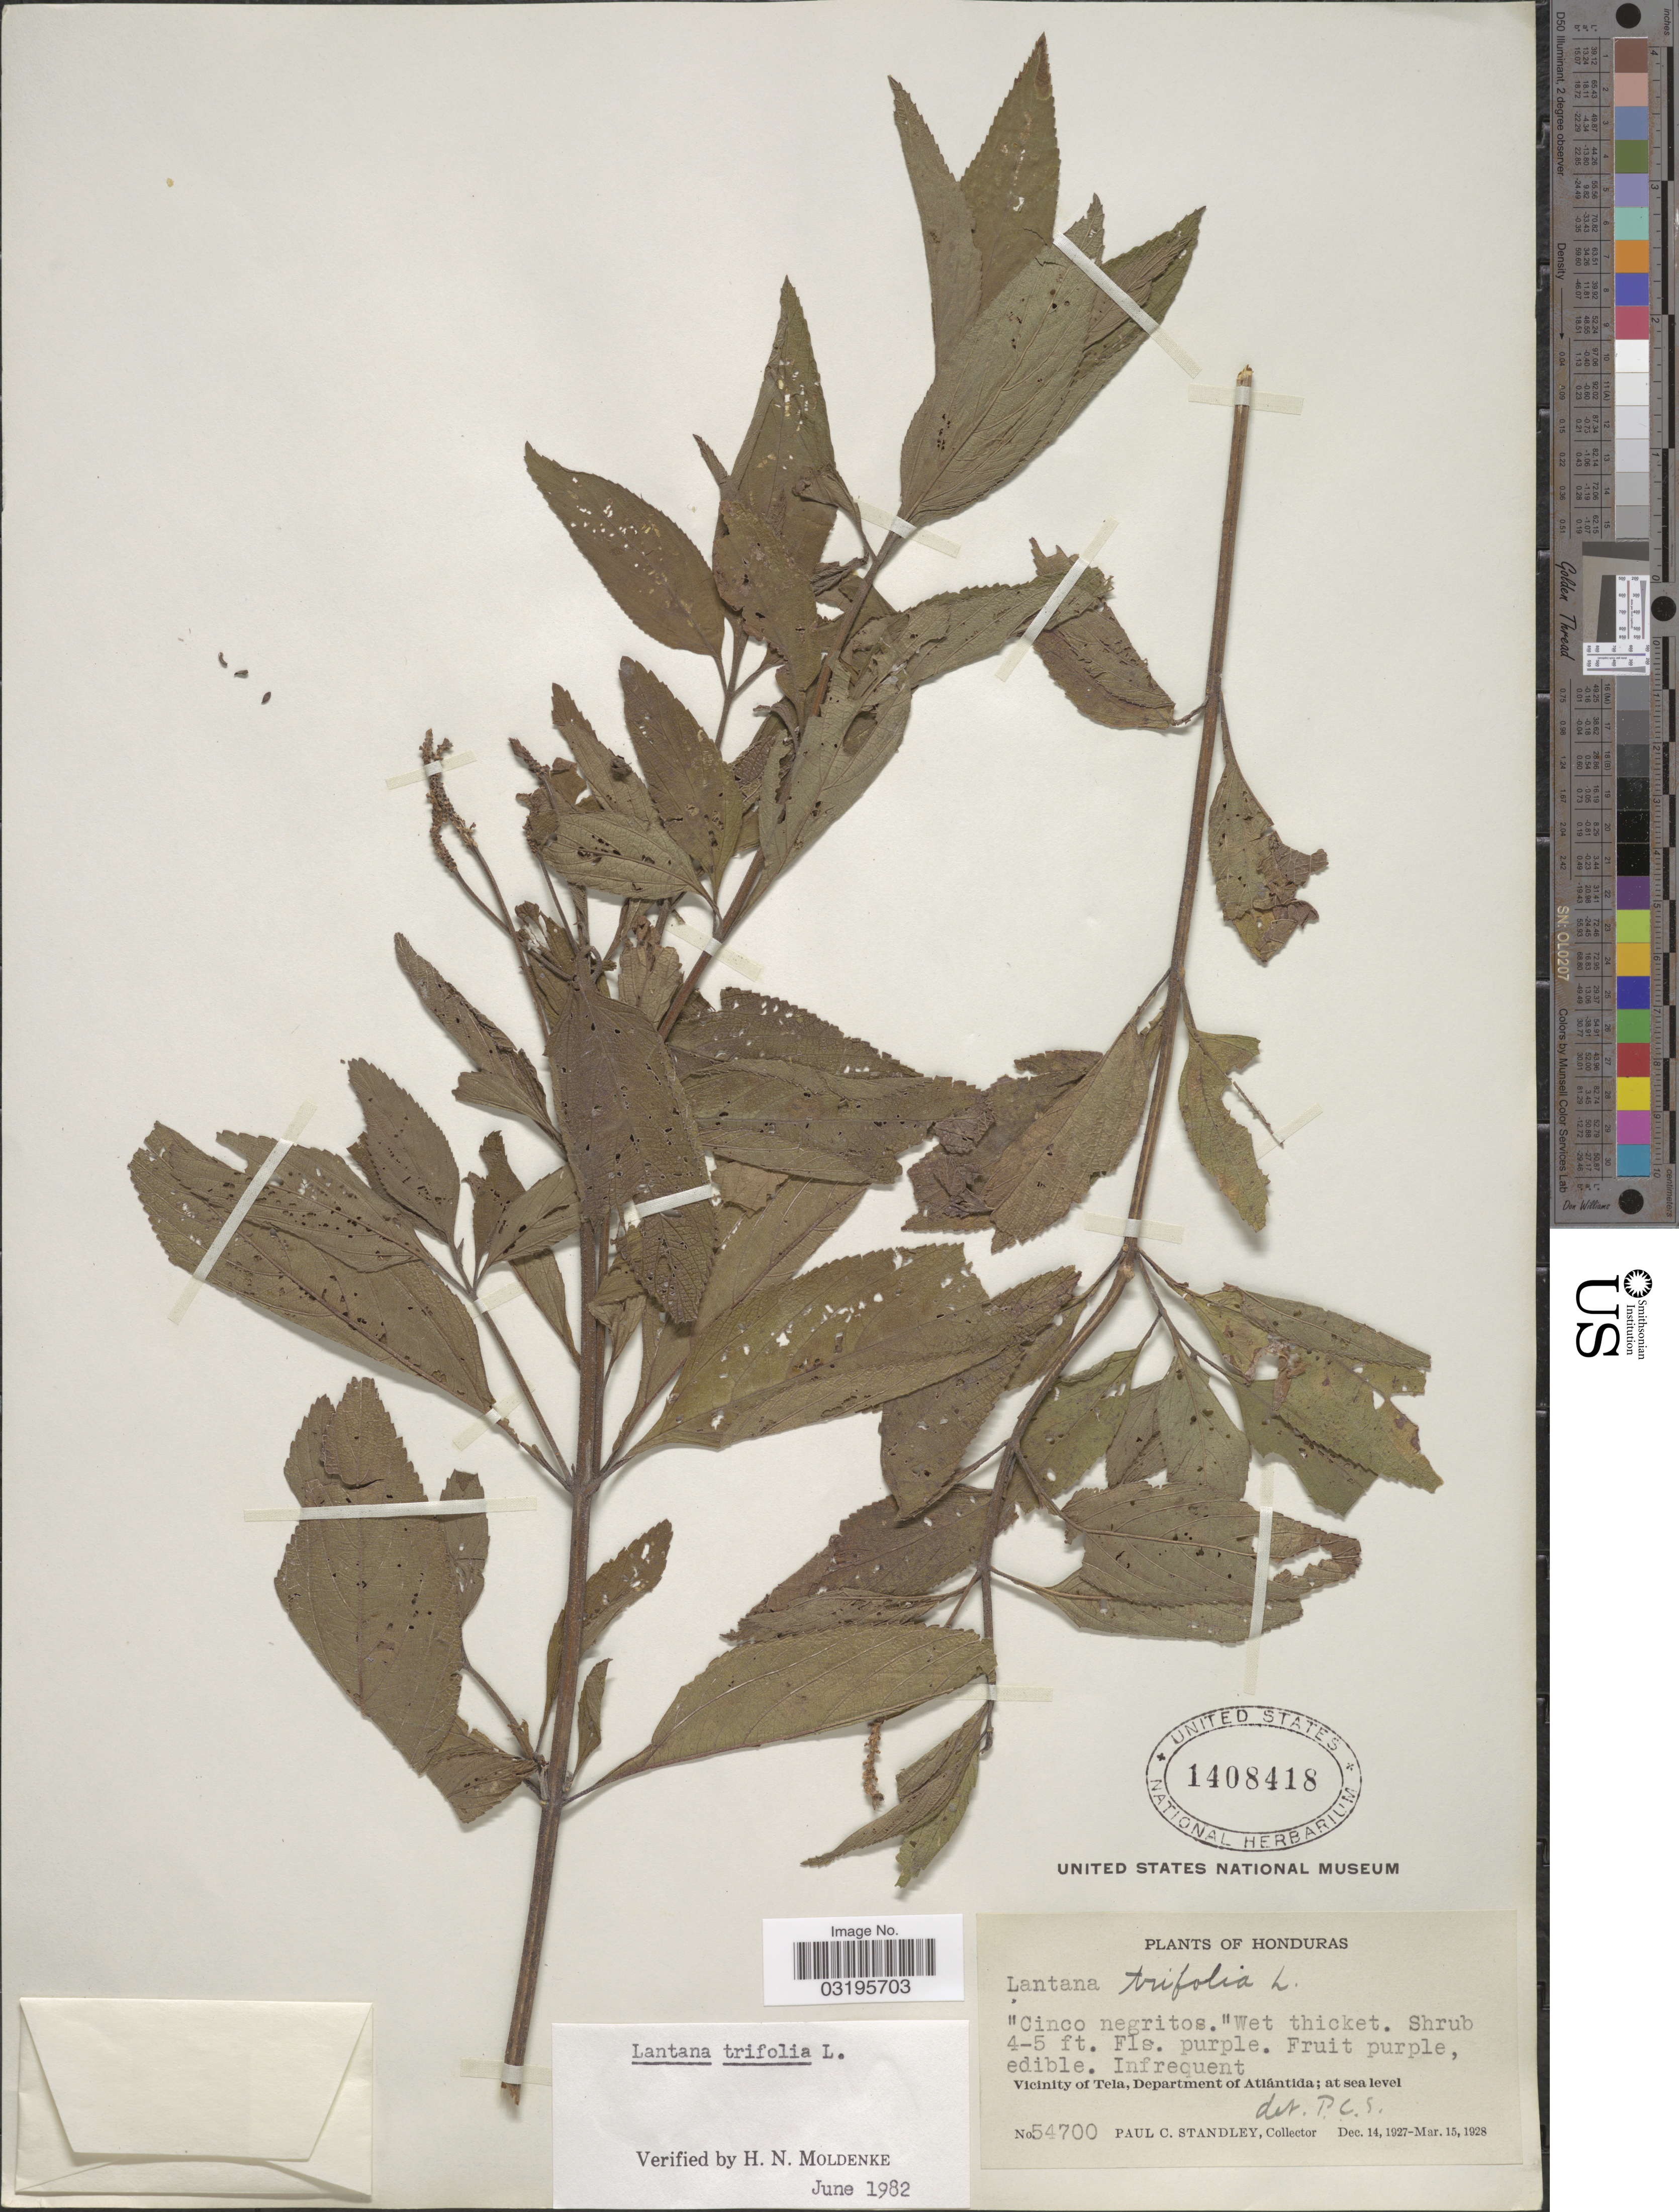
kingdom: Plantae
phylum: Tracheophyta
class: Magnoliopsida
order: Lamiales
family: Verbenaceae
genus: Lantana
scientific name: Lantana trifolia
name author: L.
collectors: P. C. Standley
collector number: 54700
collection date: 1927-12-14/1928-03-15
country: Honduras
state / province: Atlántida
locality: Vicinity of Tela, Department of Atlántida.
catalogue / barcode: US 1408418